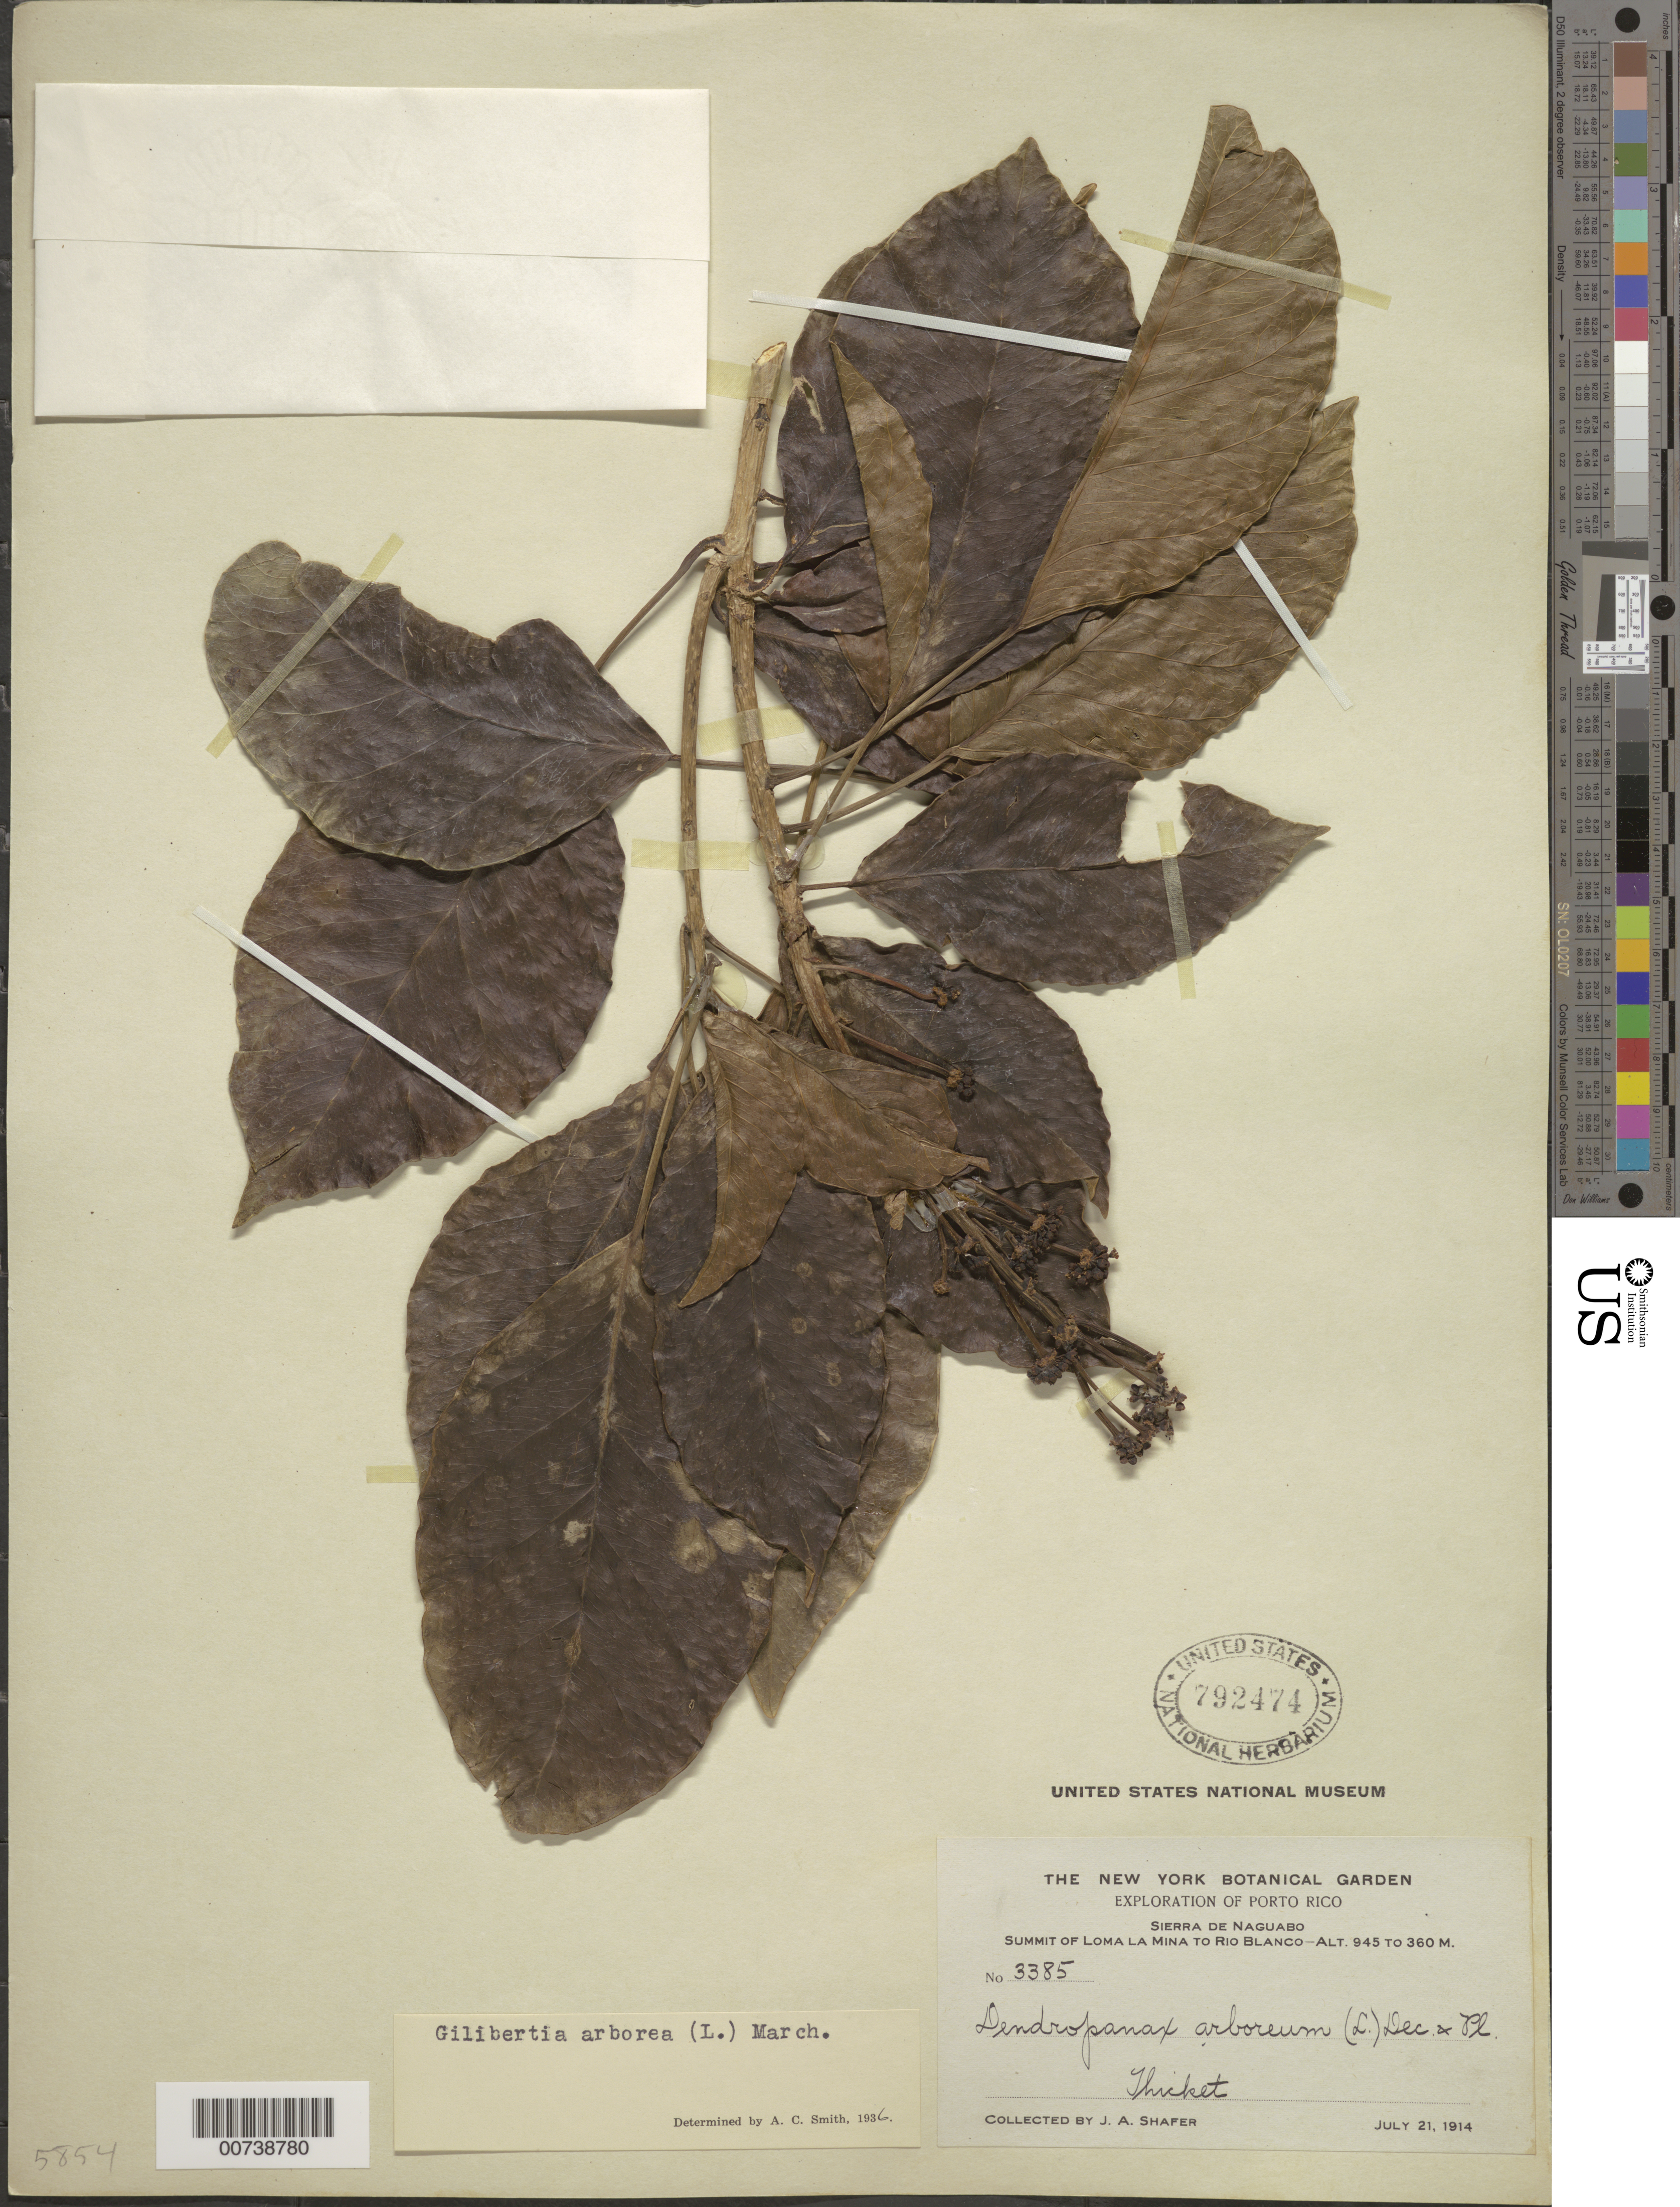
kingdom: Plantae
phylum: Tracheophyta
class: Magnoliopsida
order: Apiales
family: Araliaceae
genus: Dendropanax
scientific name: Dendropanax arboreus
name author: (L.) Decne. & Planch.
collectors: J. A. Shafer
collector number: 3385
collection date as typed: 21 Jul 1914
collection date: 1914-07-21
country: Puerto Rico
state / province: Naguabo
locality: Sierra de Naguabo, summit of Loma La Mina to Rio Blanco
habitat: Thicket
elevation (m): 360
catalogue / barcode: US 792474